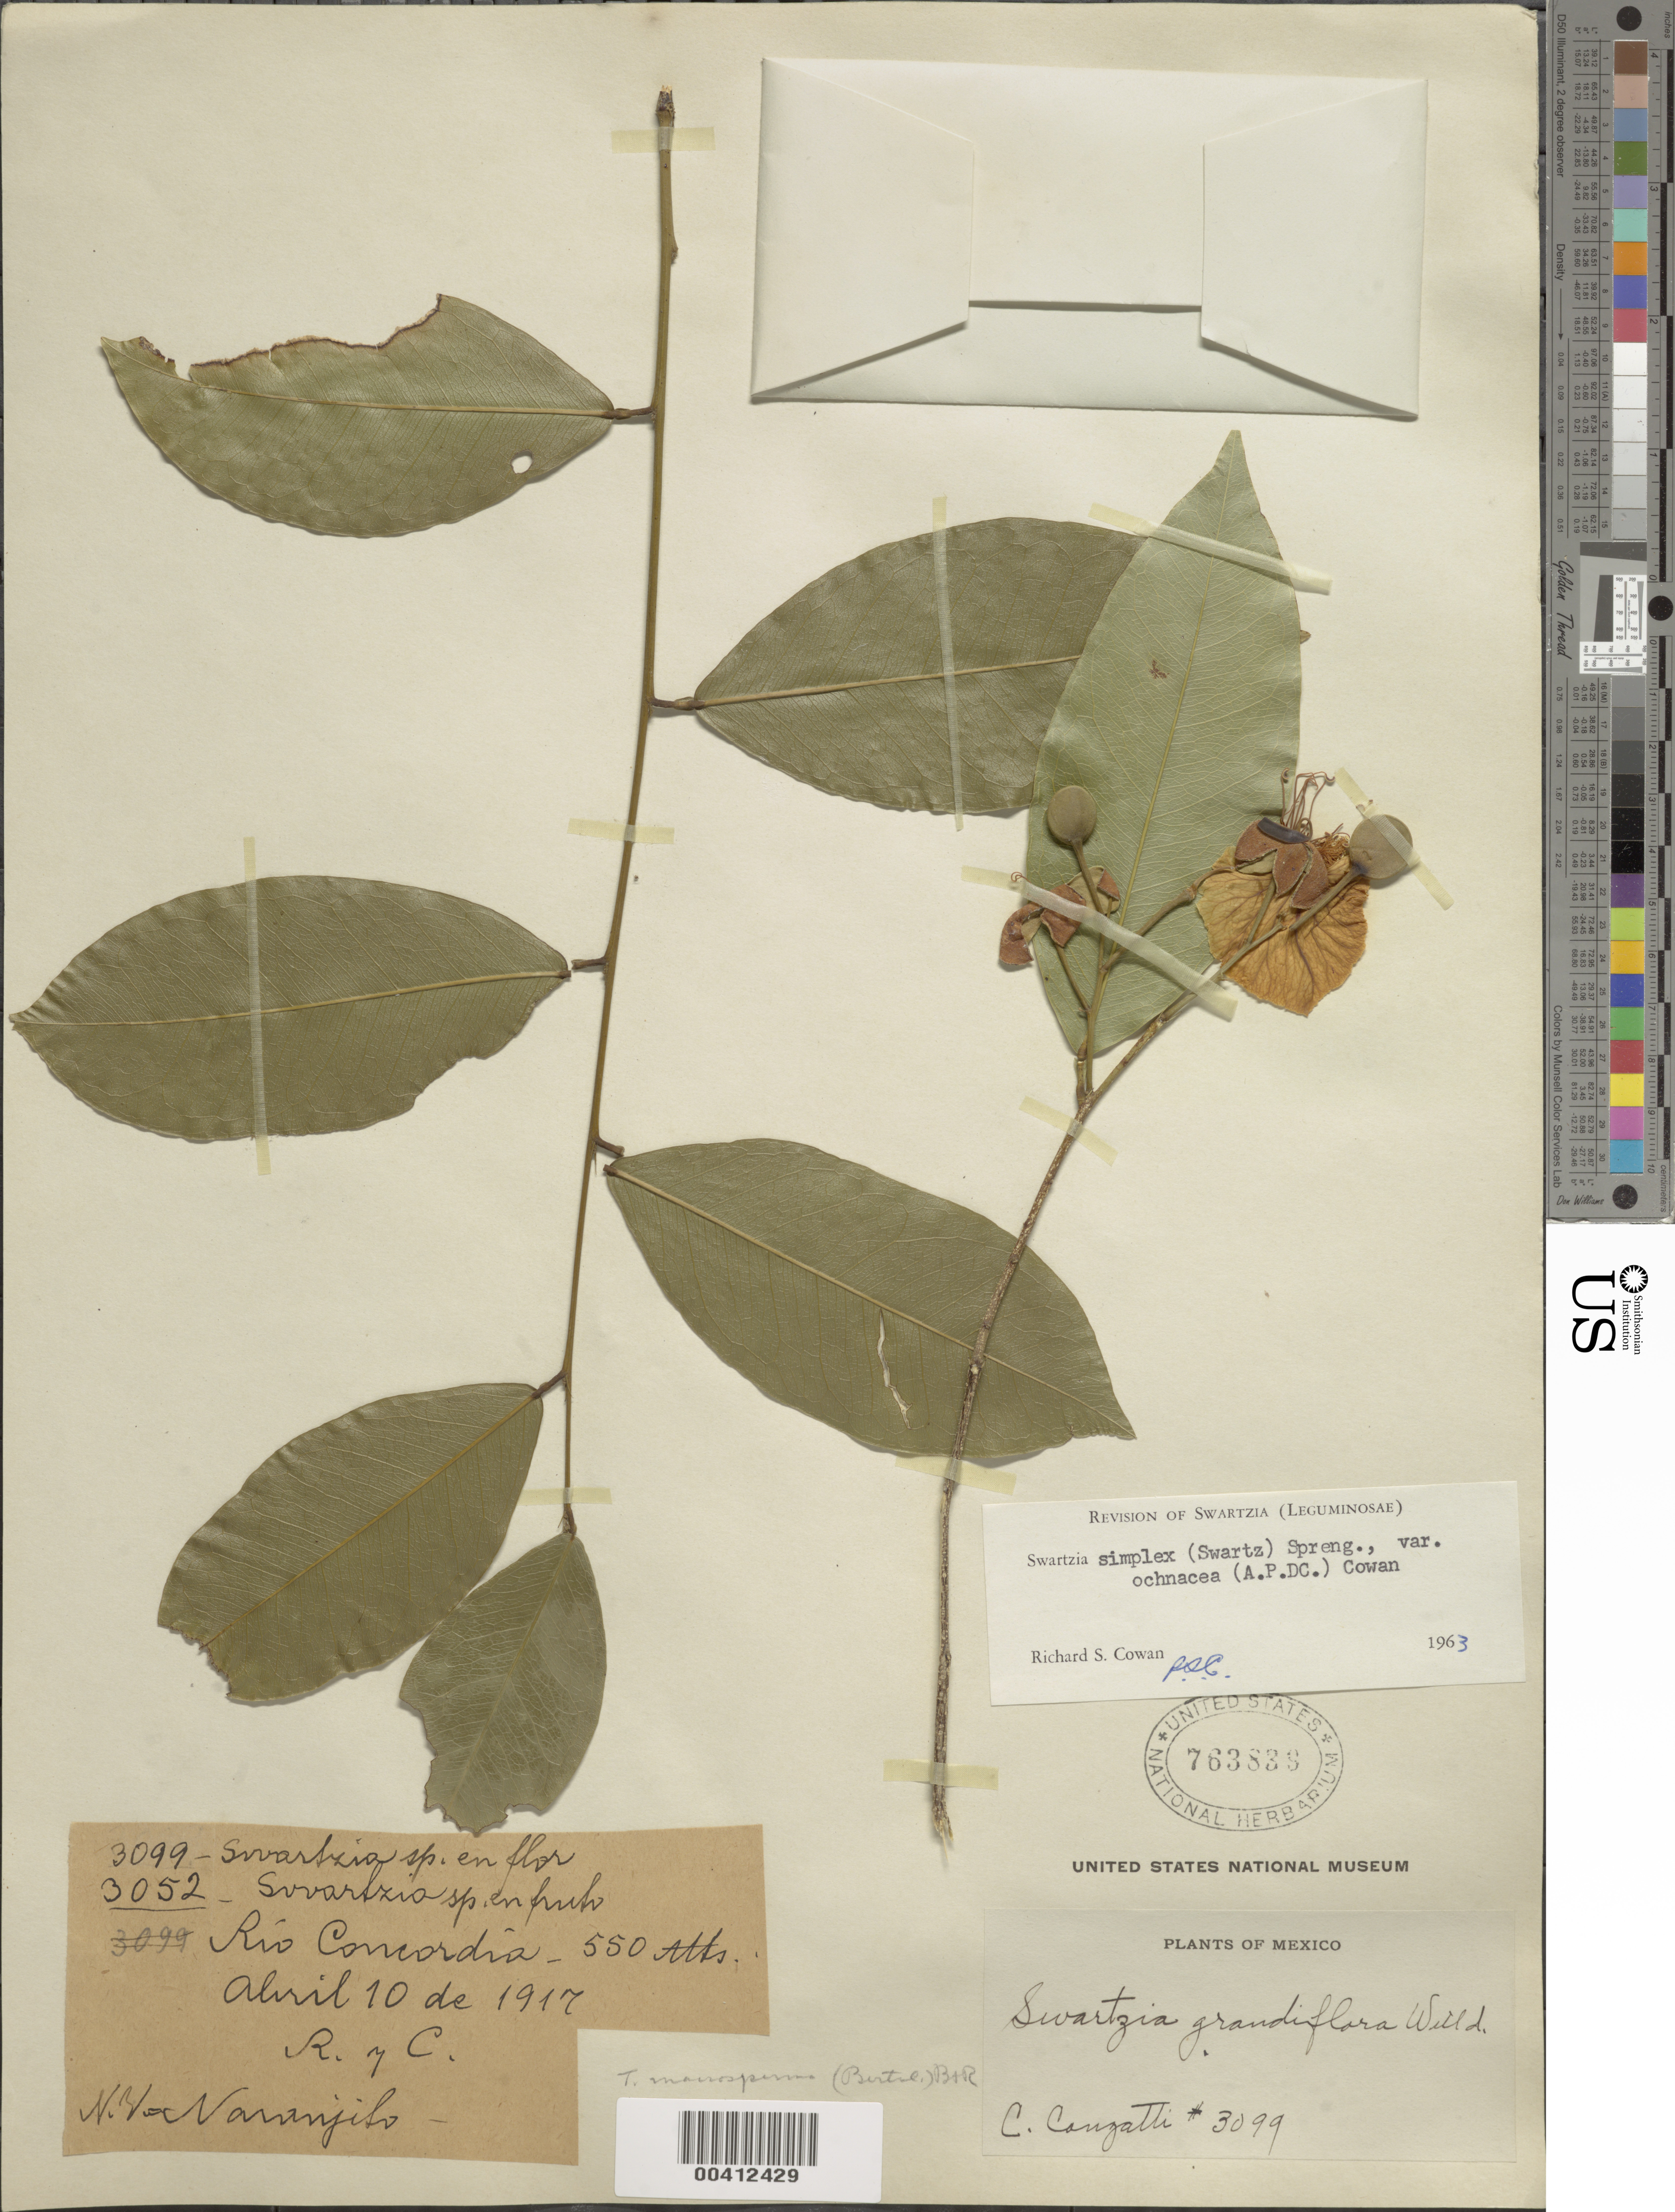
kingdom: Plantae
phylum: Tracheophyta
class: Magnoliopsida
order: Fabales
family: Fabaceae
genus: Swartzia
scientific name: Swartzia simplex var. ochnacea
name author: (DC.) R.S. Cowan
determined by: Cowan, R. S.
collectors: C. Conzatti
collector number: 3099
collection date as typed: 10 Apr 1917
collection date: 1917-04-10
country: Mexico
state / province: Oaxaca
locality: Rio concordia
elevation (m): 550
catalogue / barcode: US 763839